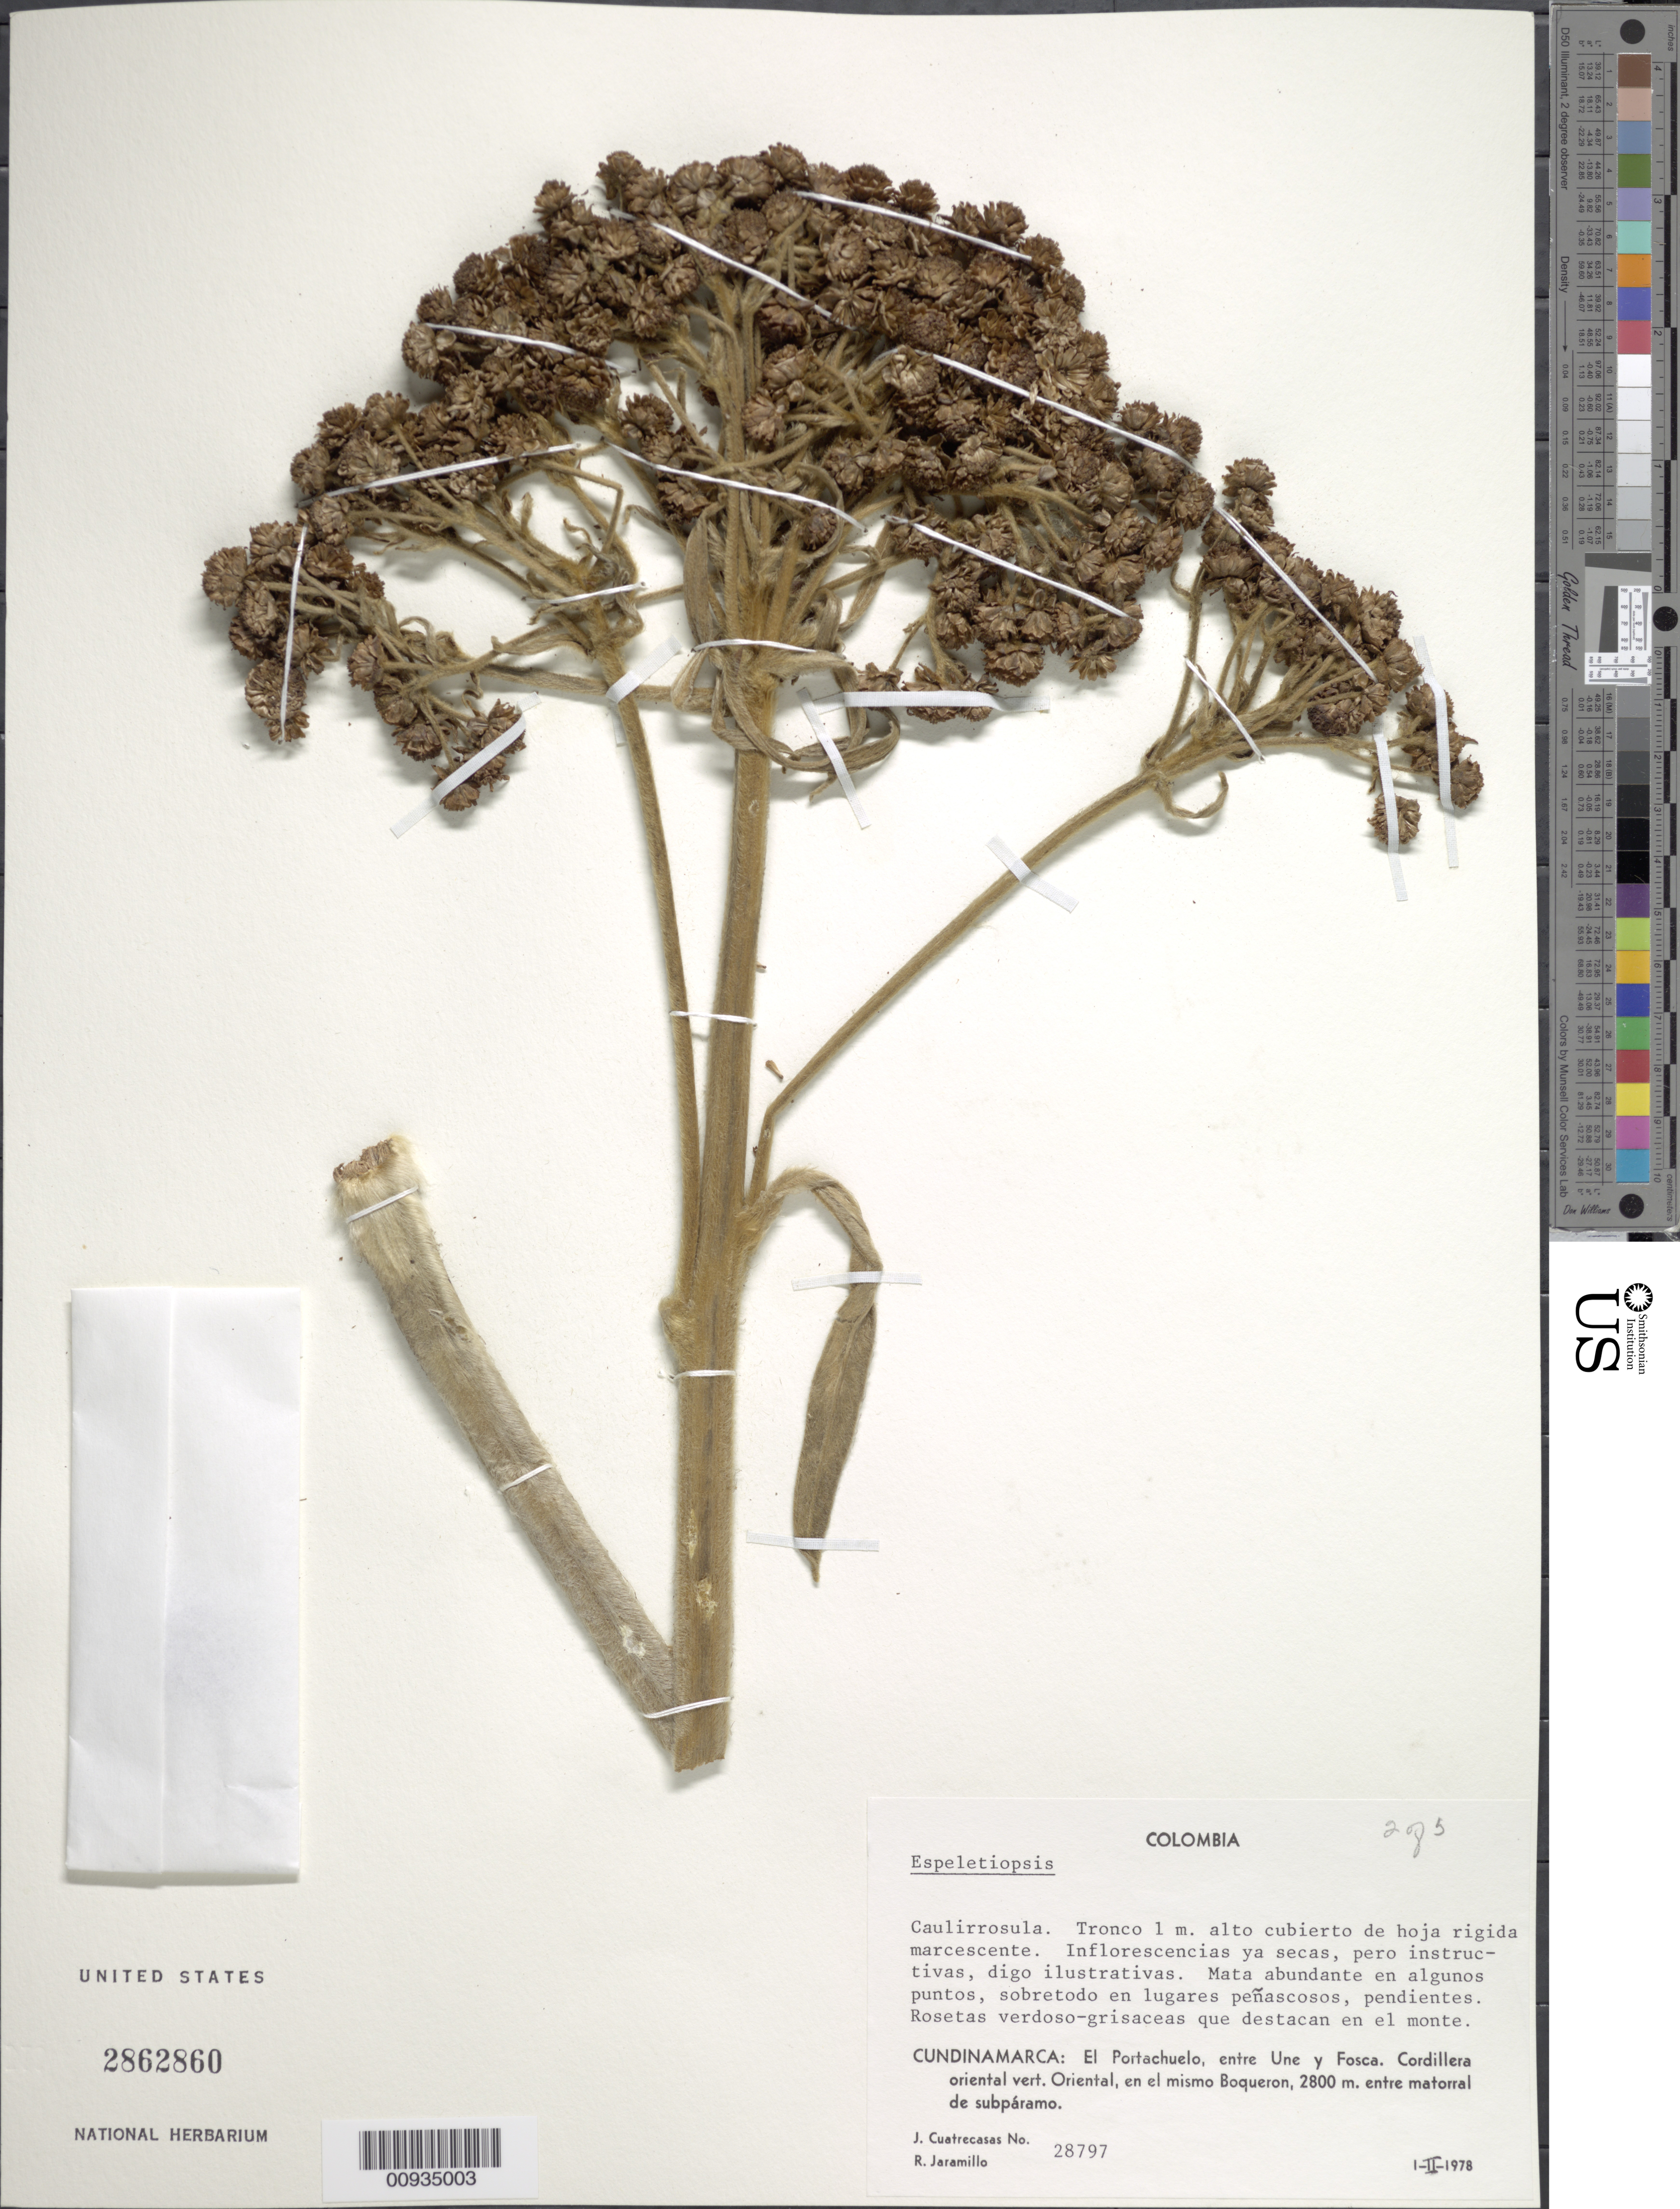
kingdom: Plantae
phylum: Tracheophyta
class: Magnoliopsida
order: Asterales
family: Asteraceae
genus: Espeletiopsis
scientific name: Espeletiopsis sp.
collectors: J. Cuatrecasas & R. Jaramillo M.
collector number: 28797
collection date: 1978-02-01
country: Colombia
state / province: Cundinamarca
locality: El Portachuelo, entre Une y Fosca, Cordillera Oriental vert. Oriental, en el mismo Boqueron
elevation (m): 2800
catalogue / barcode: US 2862860